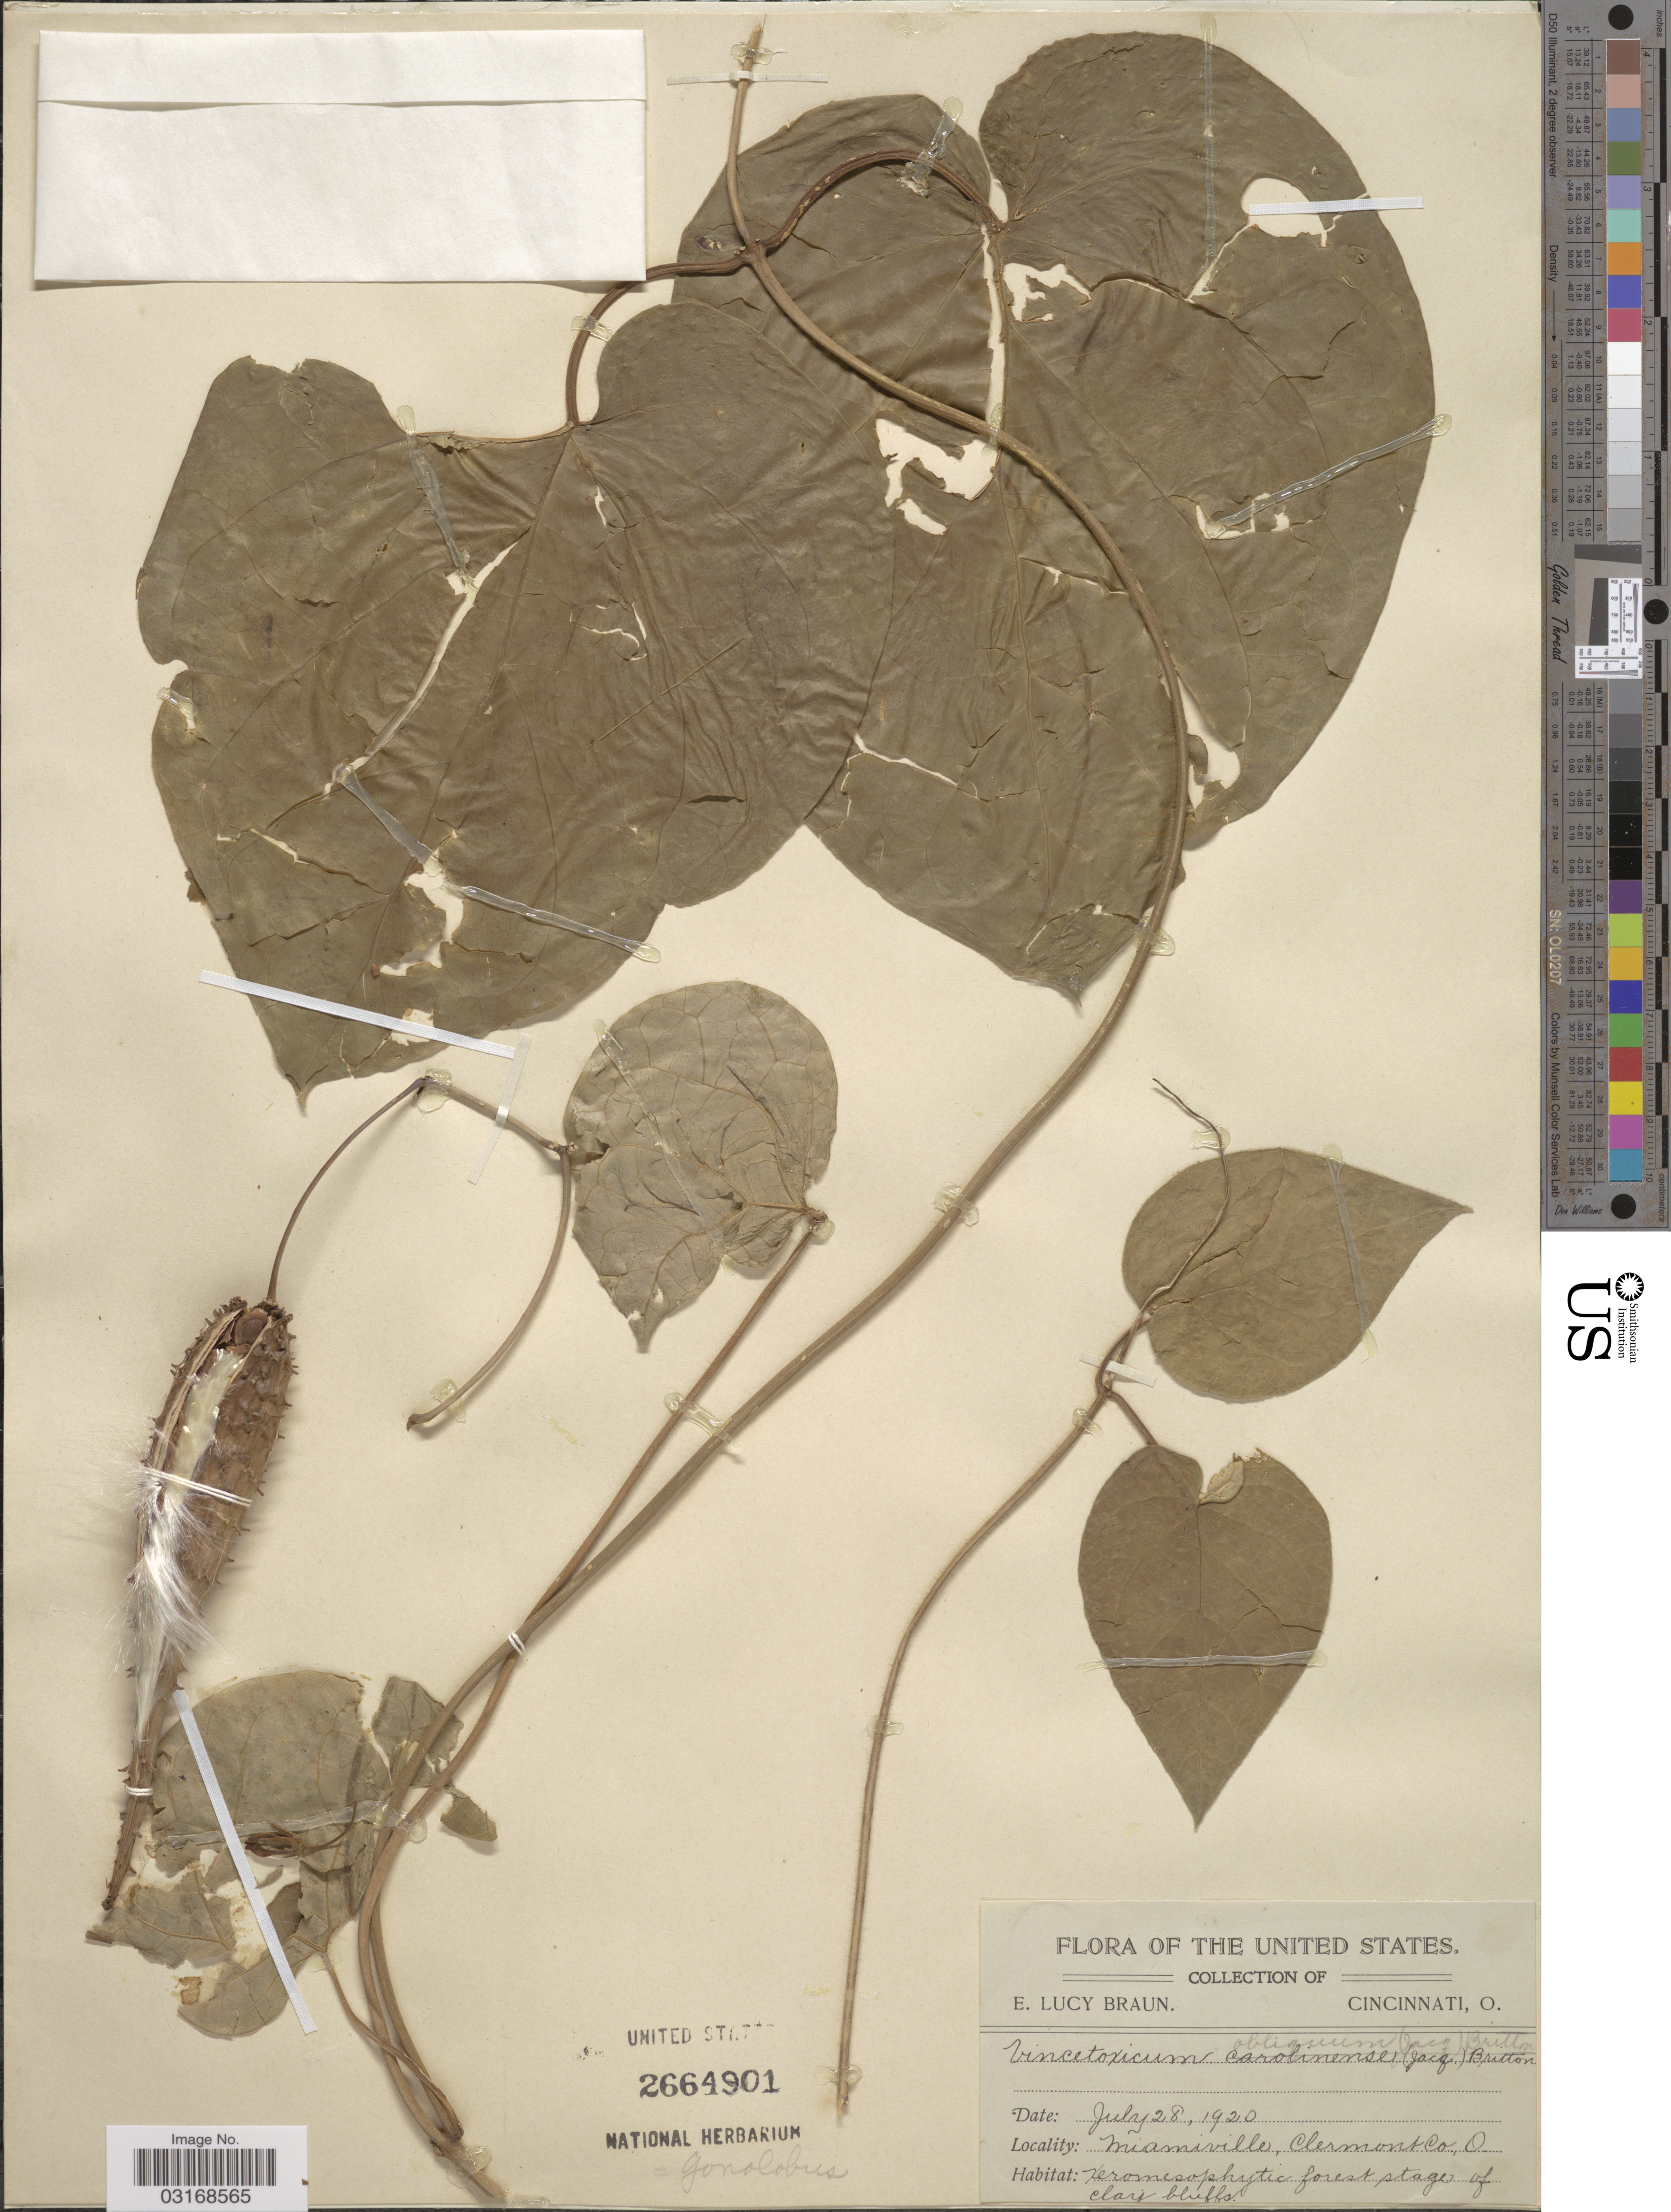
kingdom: Plantae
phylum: Tracheophyta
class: Magnoliopsida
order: Gentianales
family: Apocynaceae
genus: Matelea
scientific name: Matelea obliqua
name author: (Jacq.) Woodson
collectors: E. L. Braun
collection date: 1920-07-28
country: United States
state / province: Ohio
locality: Miamiville, Clermont Co., O.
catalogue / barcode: US 2664901